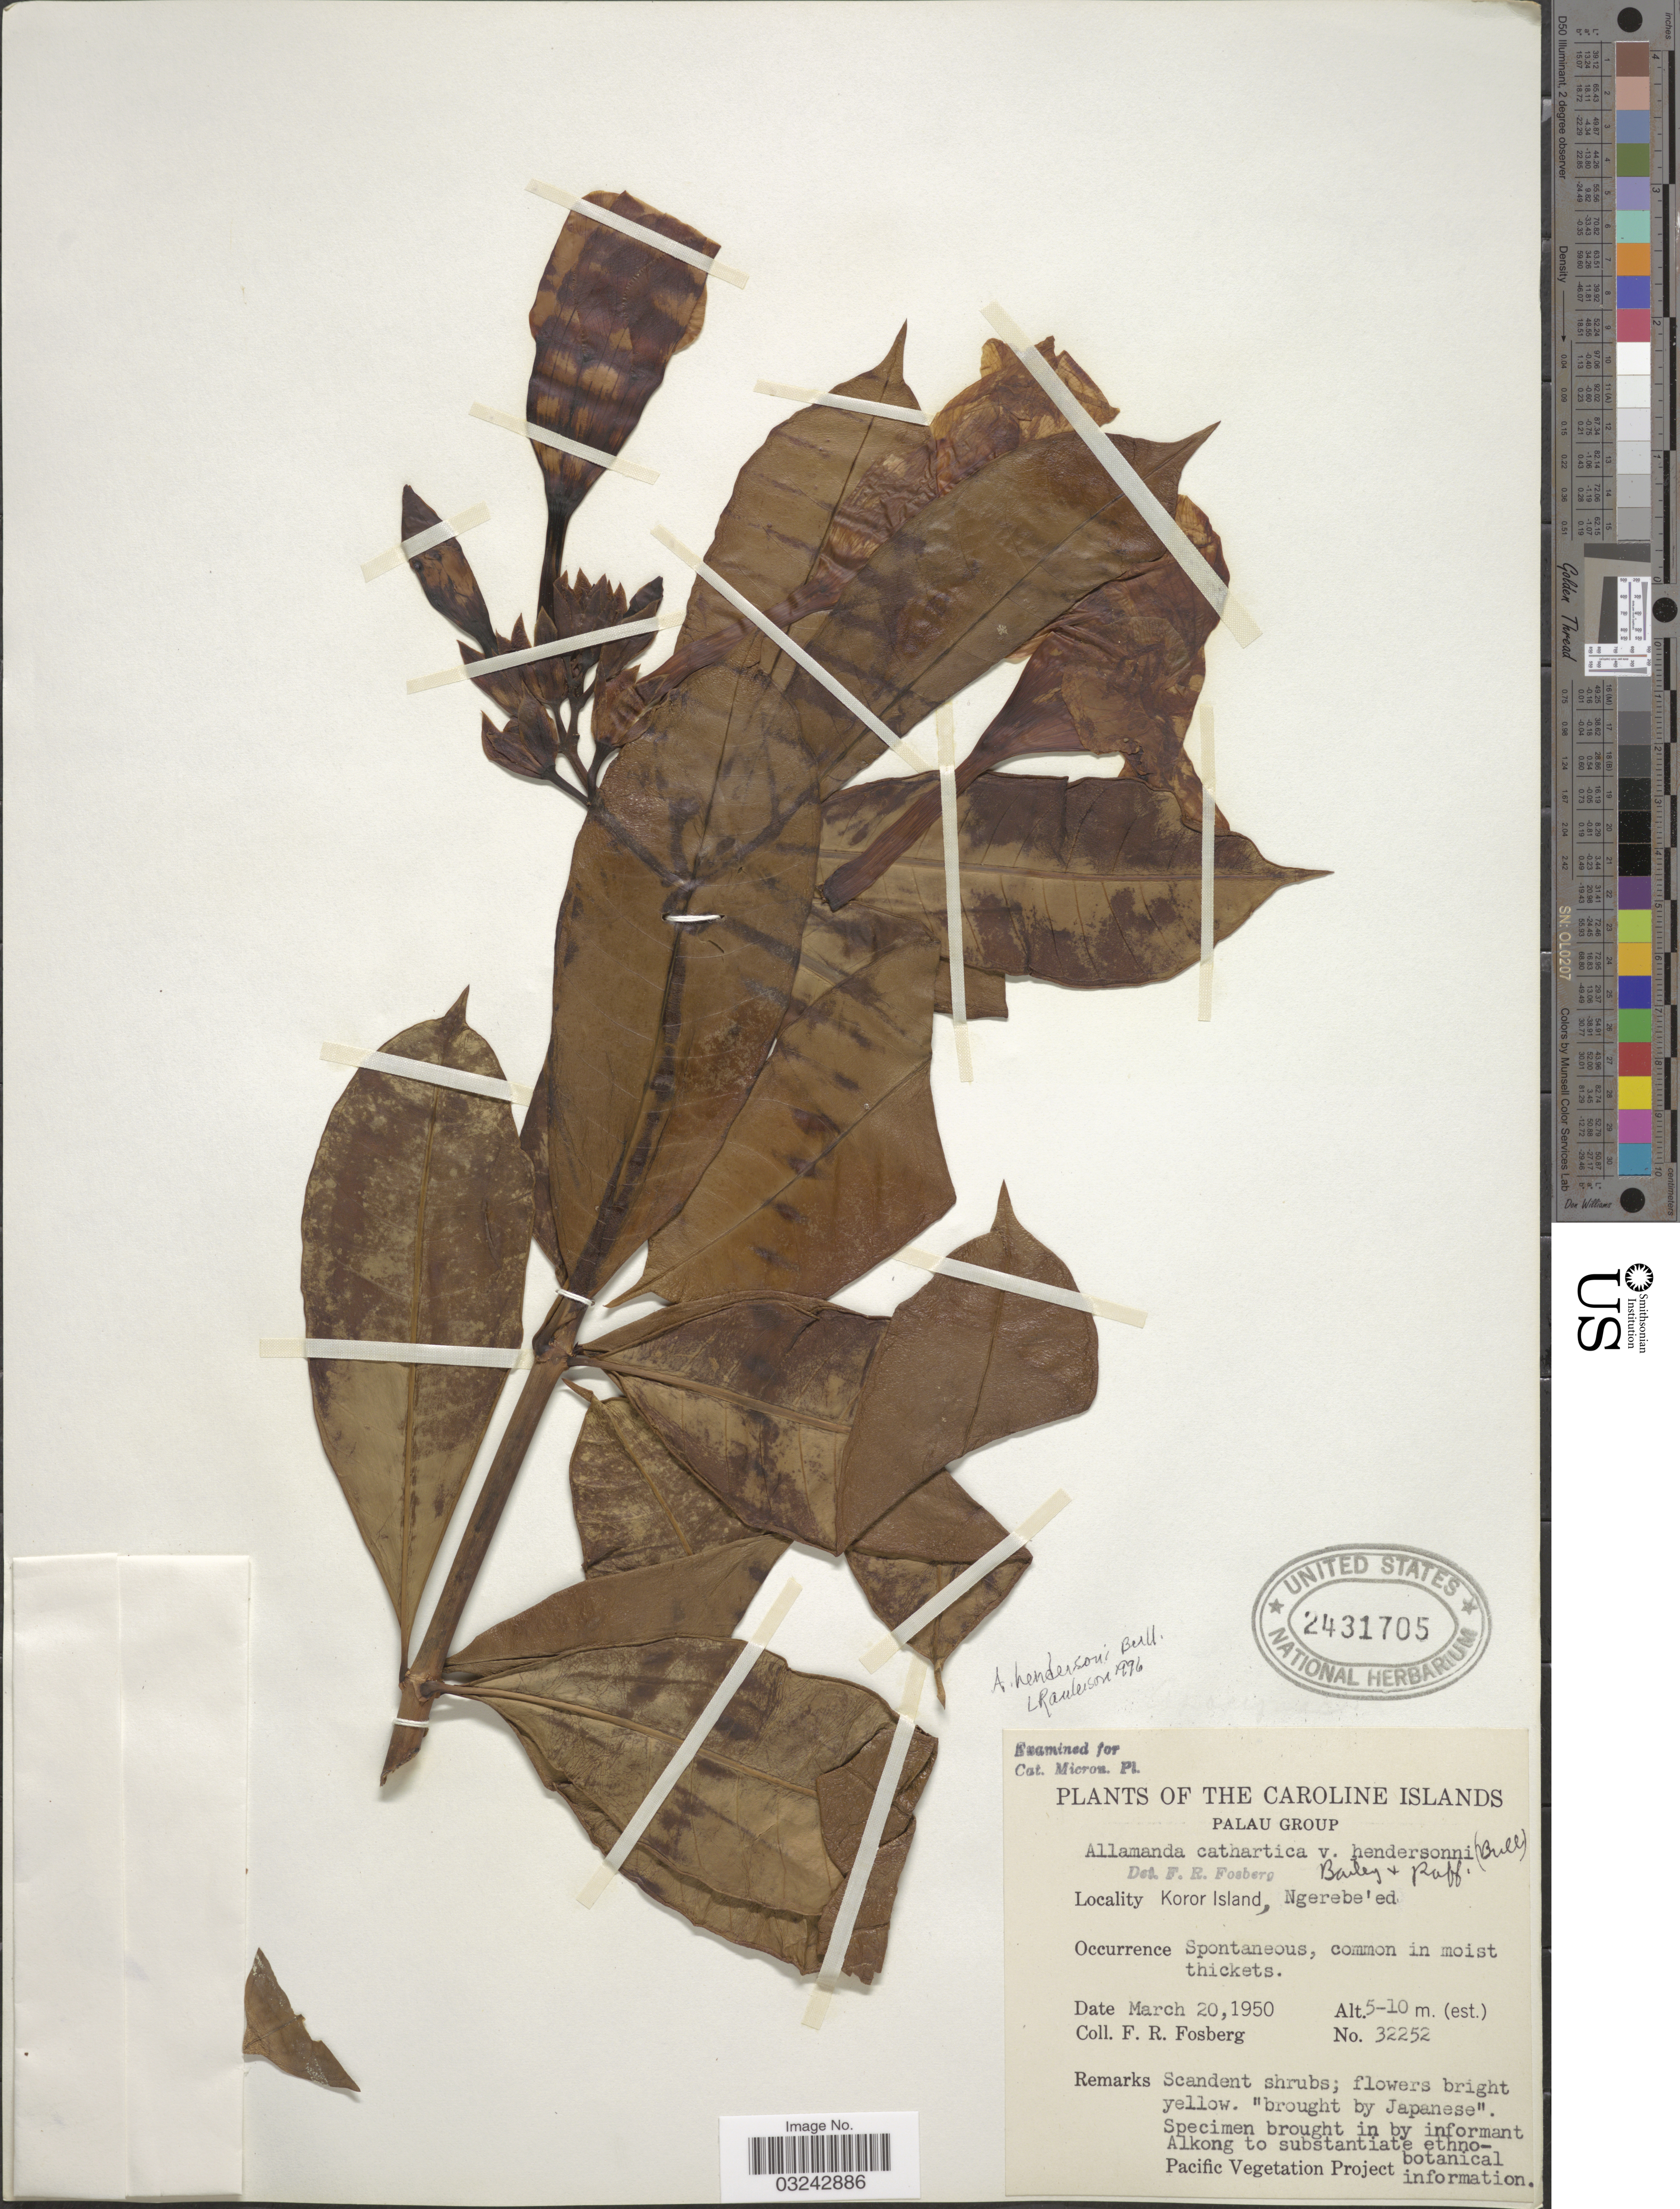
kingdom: Plantae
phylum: Tracheophyta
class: Magnoliopsida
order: Gentianales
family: Apocynaceae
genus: Allamanda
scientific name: Allamanda hendersonii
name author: W. Bull ex Dombrain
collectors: F. R. Fosberg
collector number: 32252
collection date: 1950-03-20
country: Palau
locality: The Caroline Islands, Palau Group, Koror Island, Ngerebe'ed.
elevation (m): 5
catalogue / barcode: US 2431705